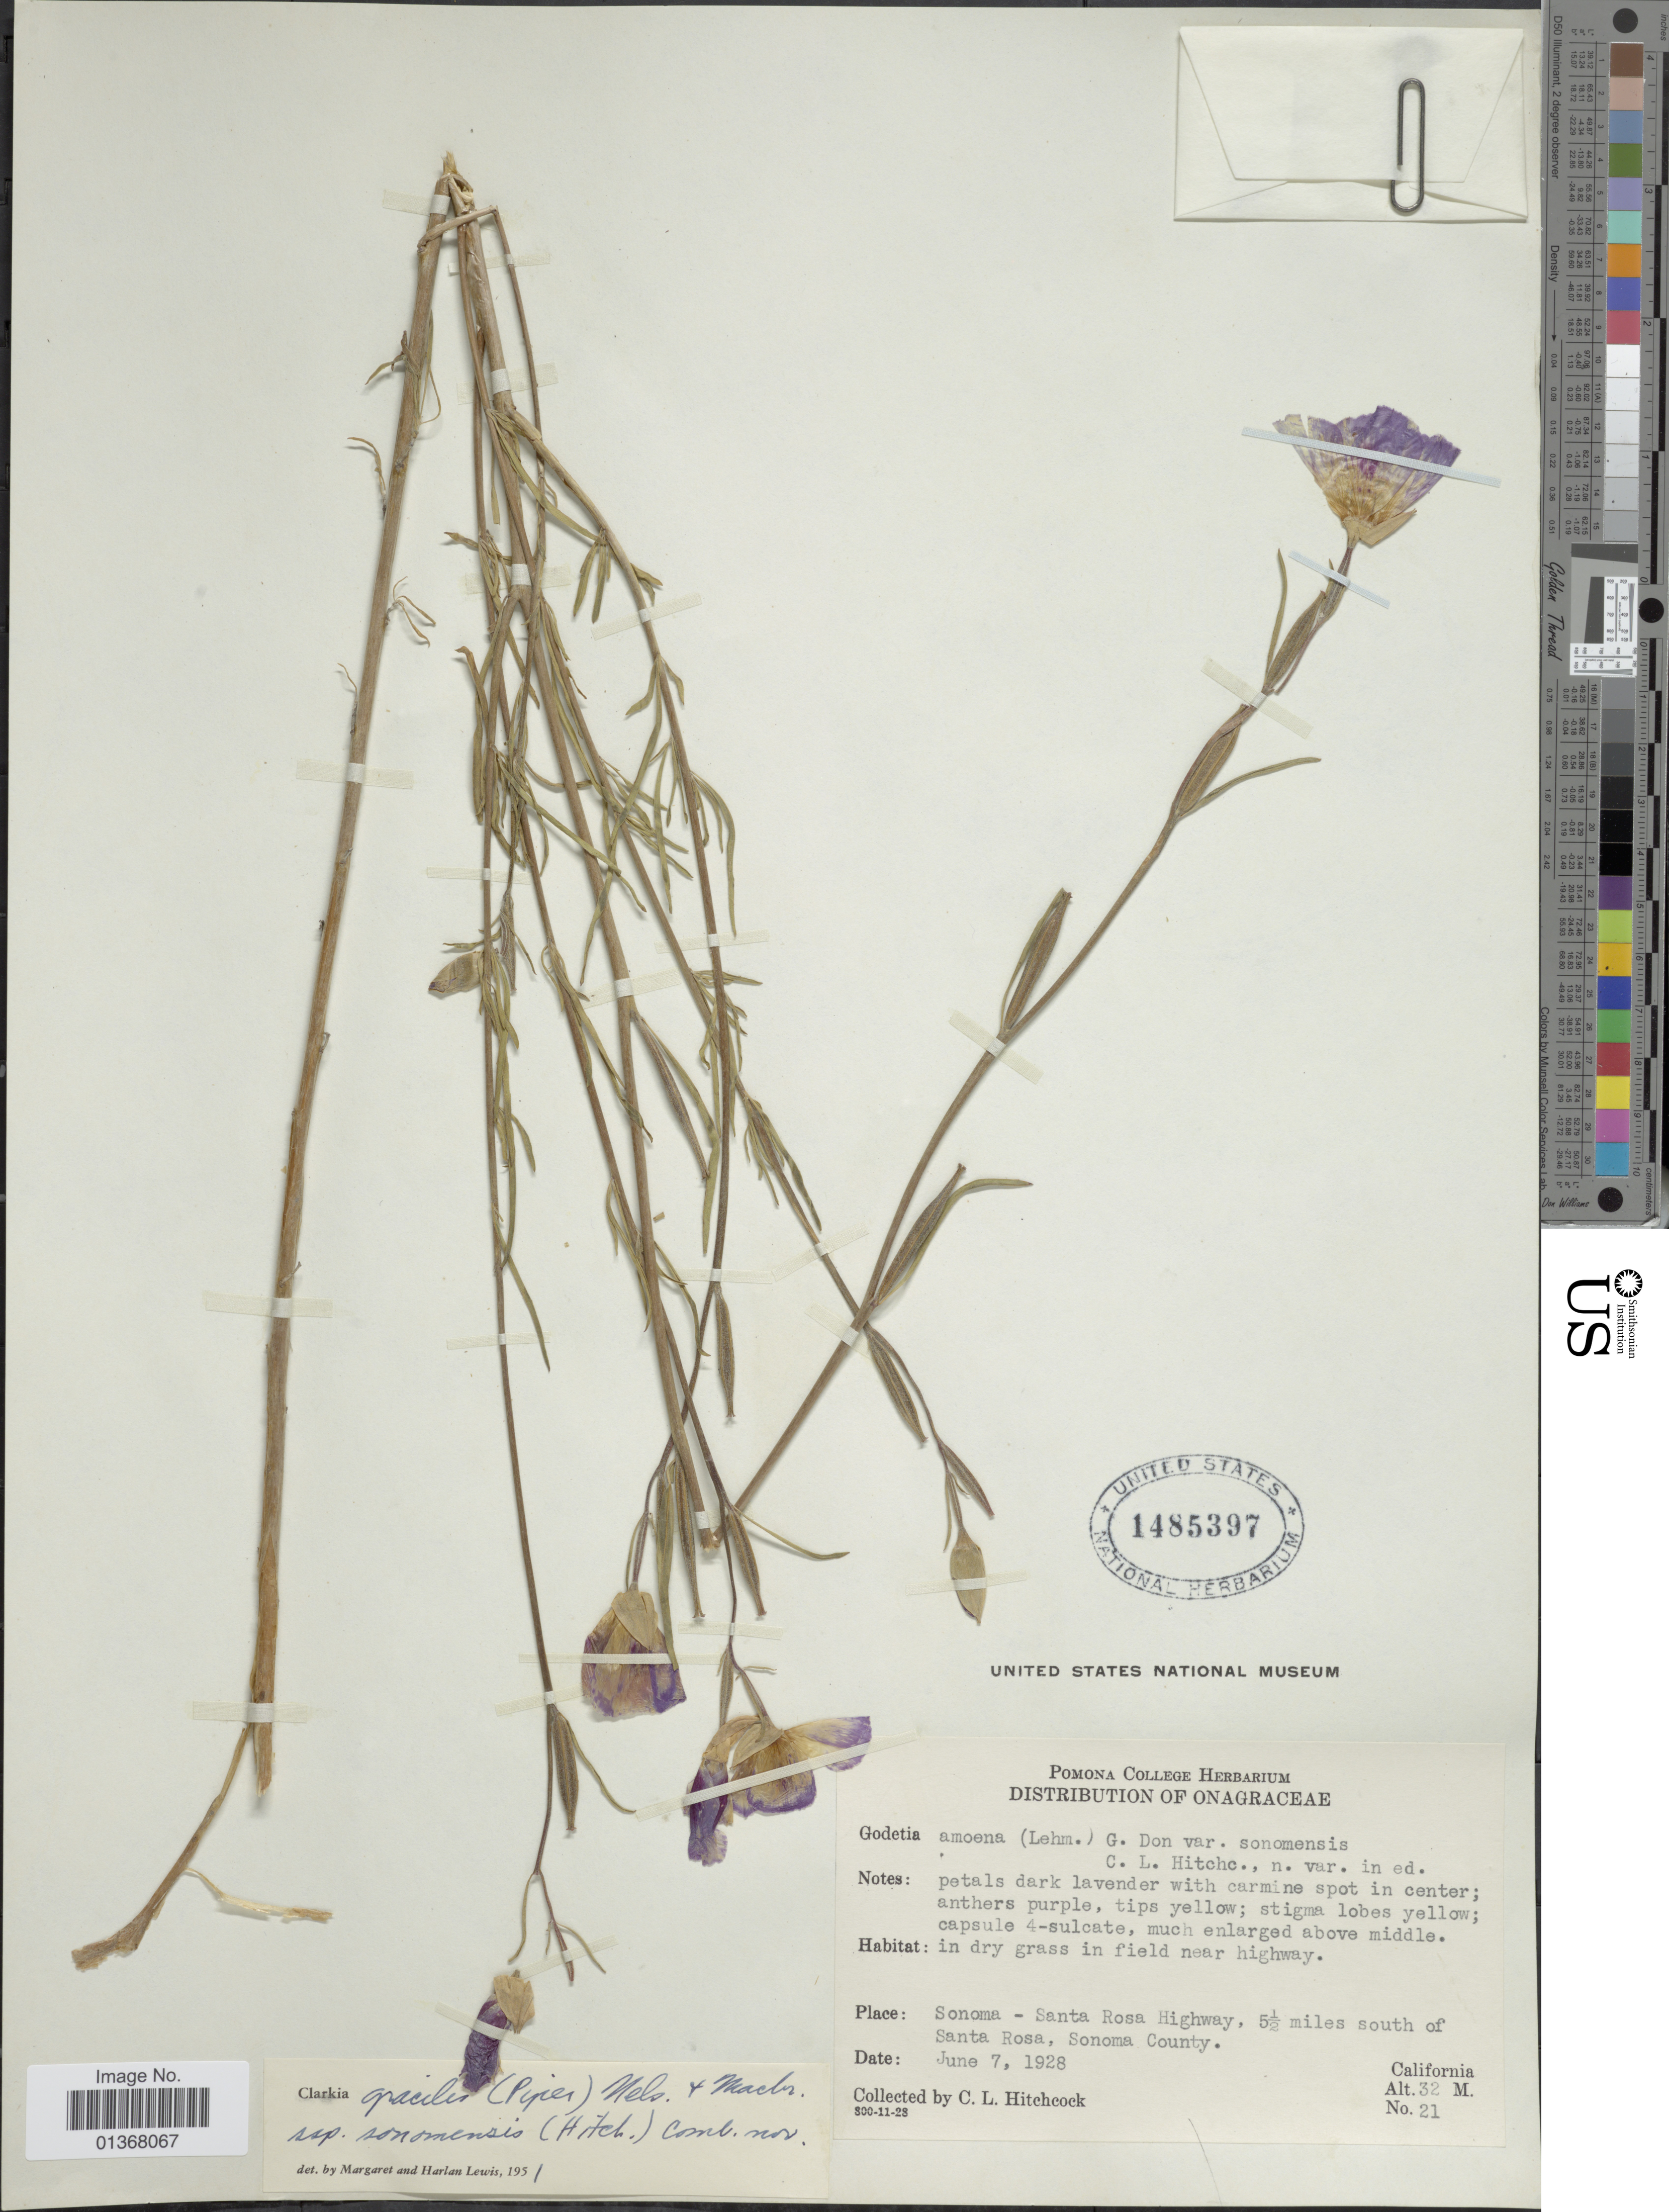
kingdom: Plantae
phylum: Tracheophyta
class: Magnoliopsida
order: Myrtales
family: Onagraceae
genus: Clarkia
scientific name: Clarkia gracilis subsp. sonomensis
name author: (C.L. Hitchc.) F. H. Lewis & M.E. Lewis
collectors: C. L. Hitchcock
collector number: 21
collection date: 1928-06-07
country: United States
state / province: California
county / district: Sonoma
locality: Sonoma - Santa Rosa Highway, 5½ miles south of Santa Rosa, Sonoma County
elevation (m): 32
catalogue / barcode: US 1485397